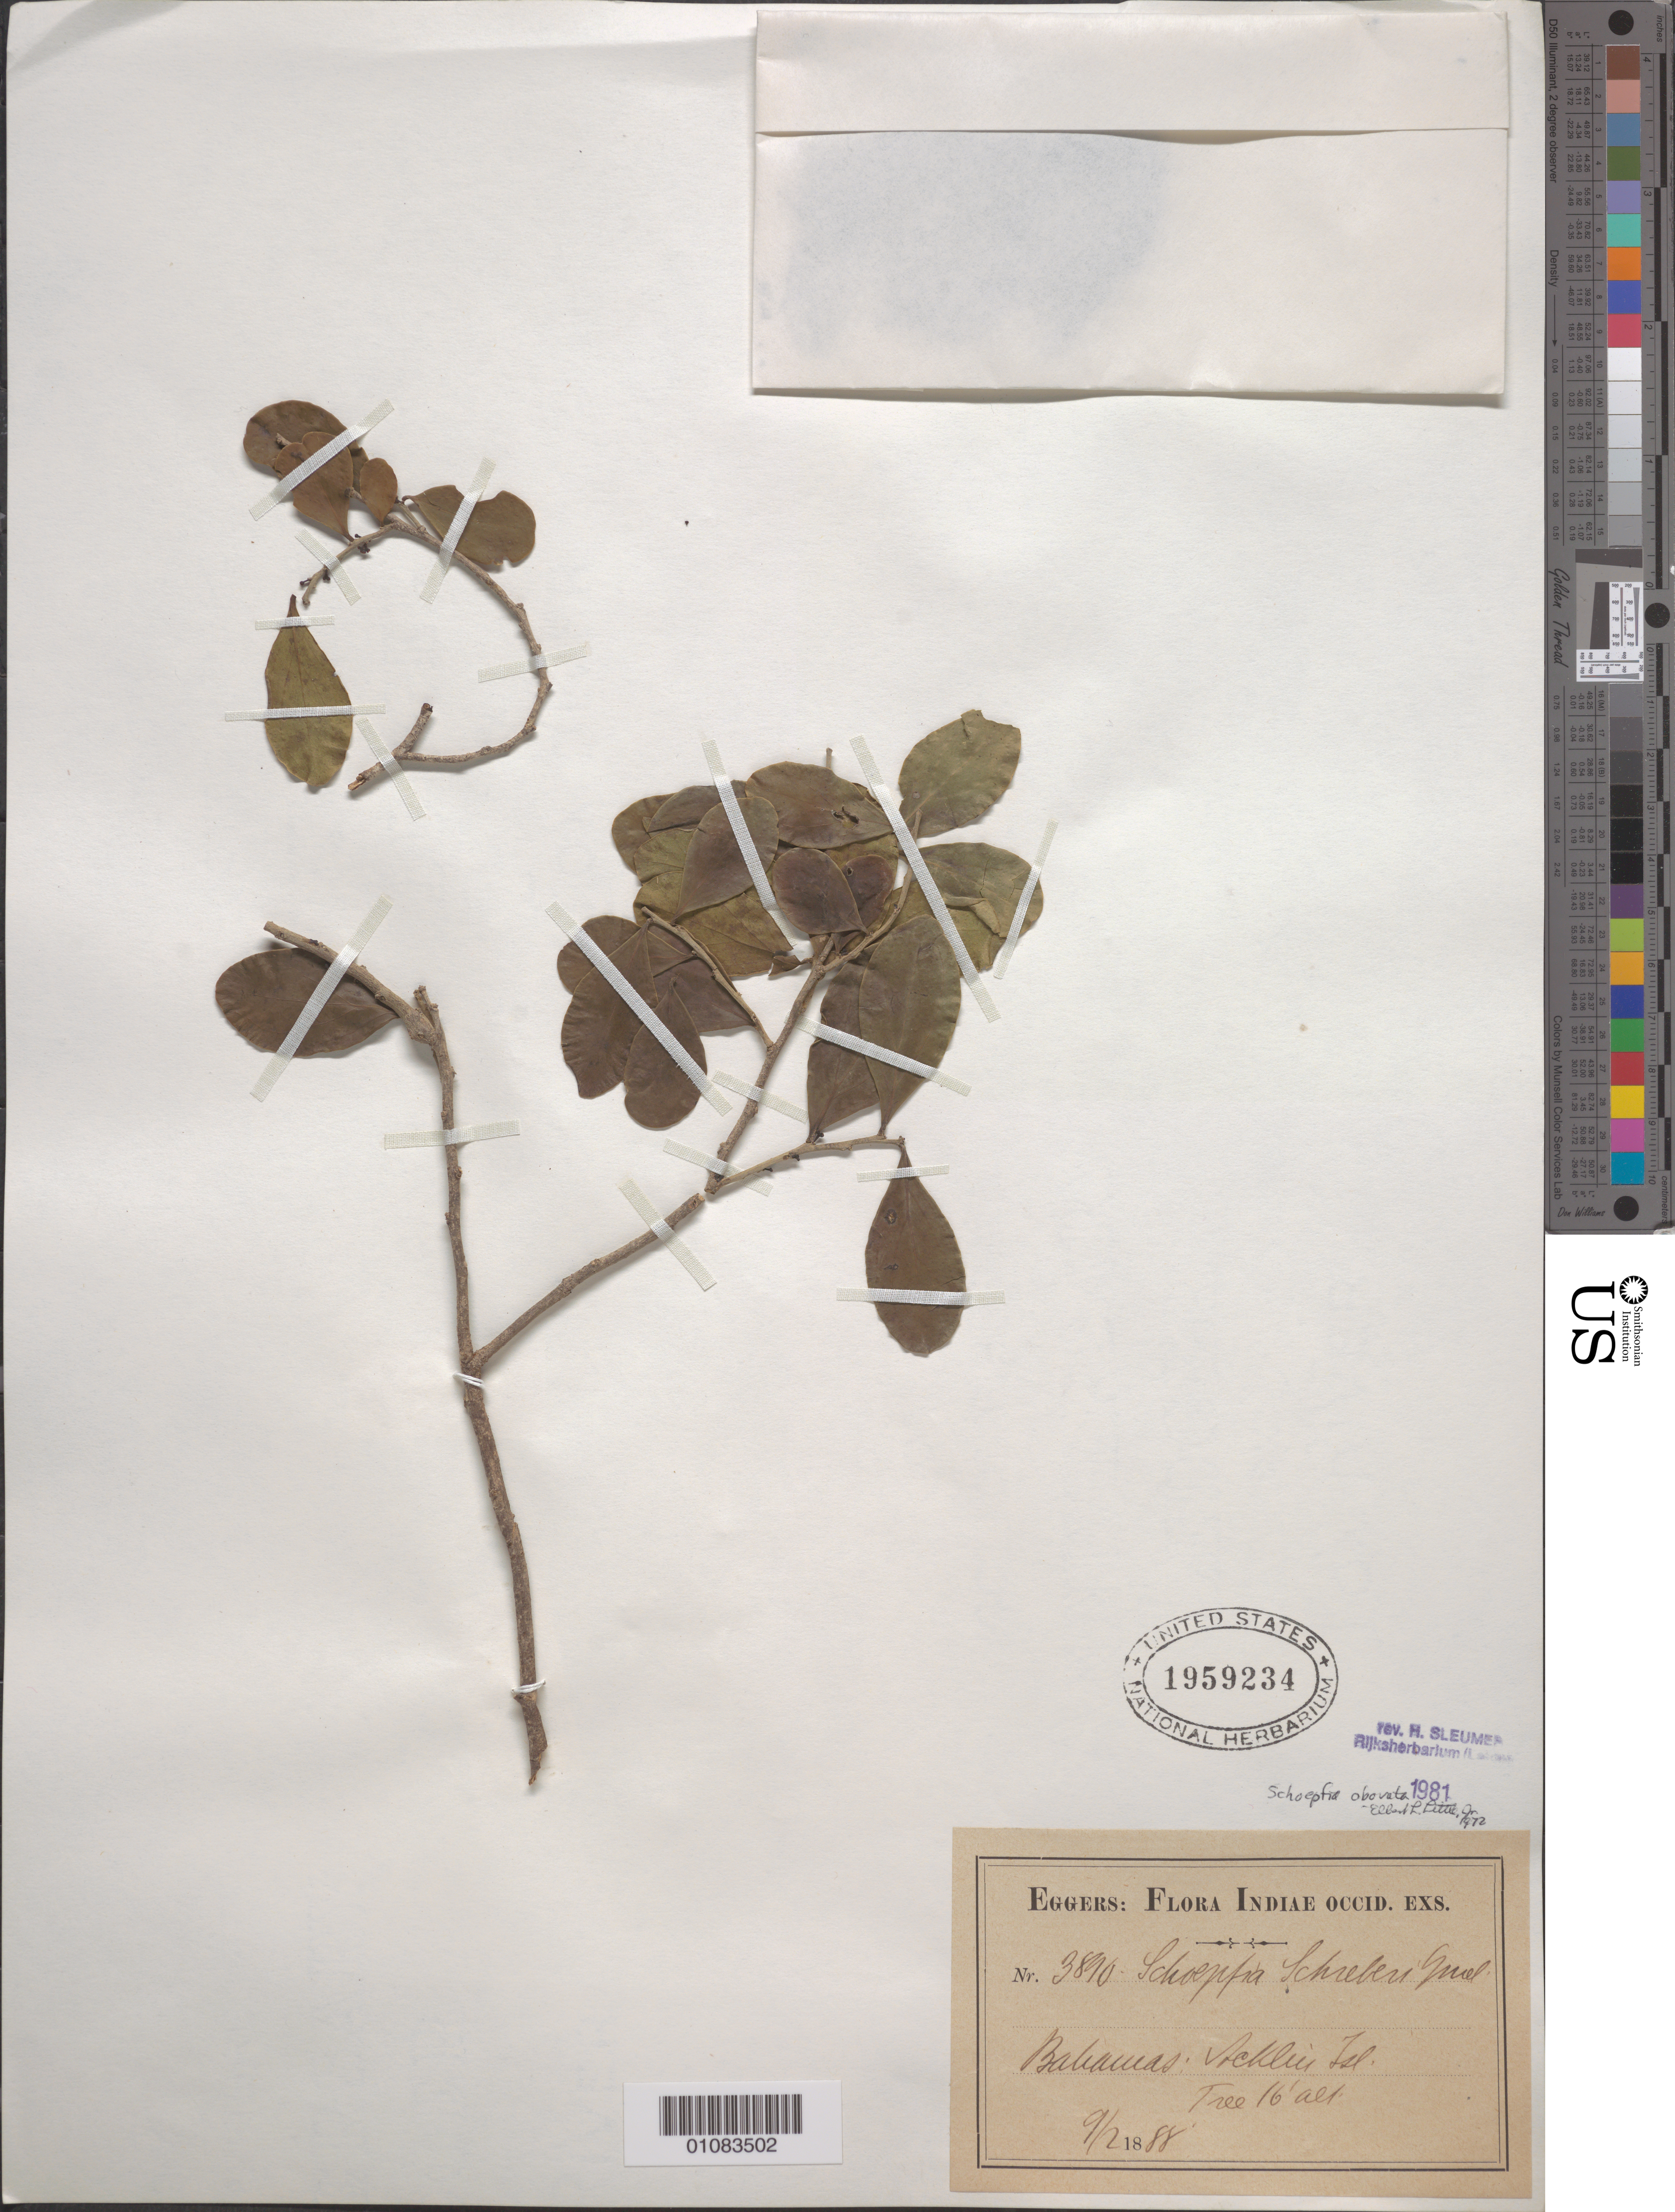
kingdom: Plantae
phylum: Tracheophyta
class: Magnoliopsida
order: Santalales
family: Schoepfiaceae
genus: Schoepfia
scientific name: Schoepfia obovata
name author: C. Wright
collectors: H. F. A. von Eggers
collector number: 3890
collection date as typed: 09 Feb 1888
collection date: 1888-02-09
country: Bahamas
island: Acklin's I.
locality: Acklin's I.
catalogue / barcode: US 1959234